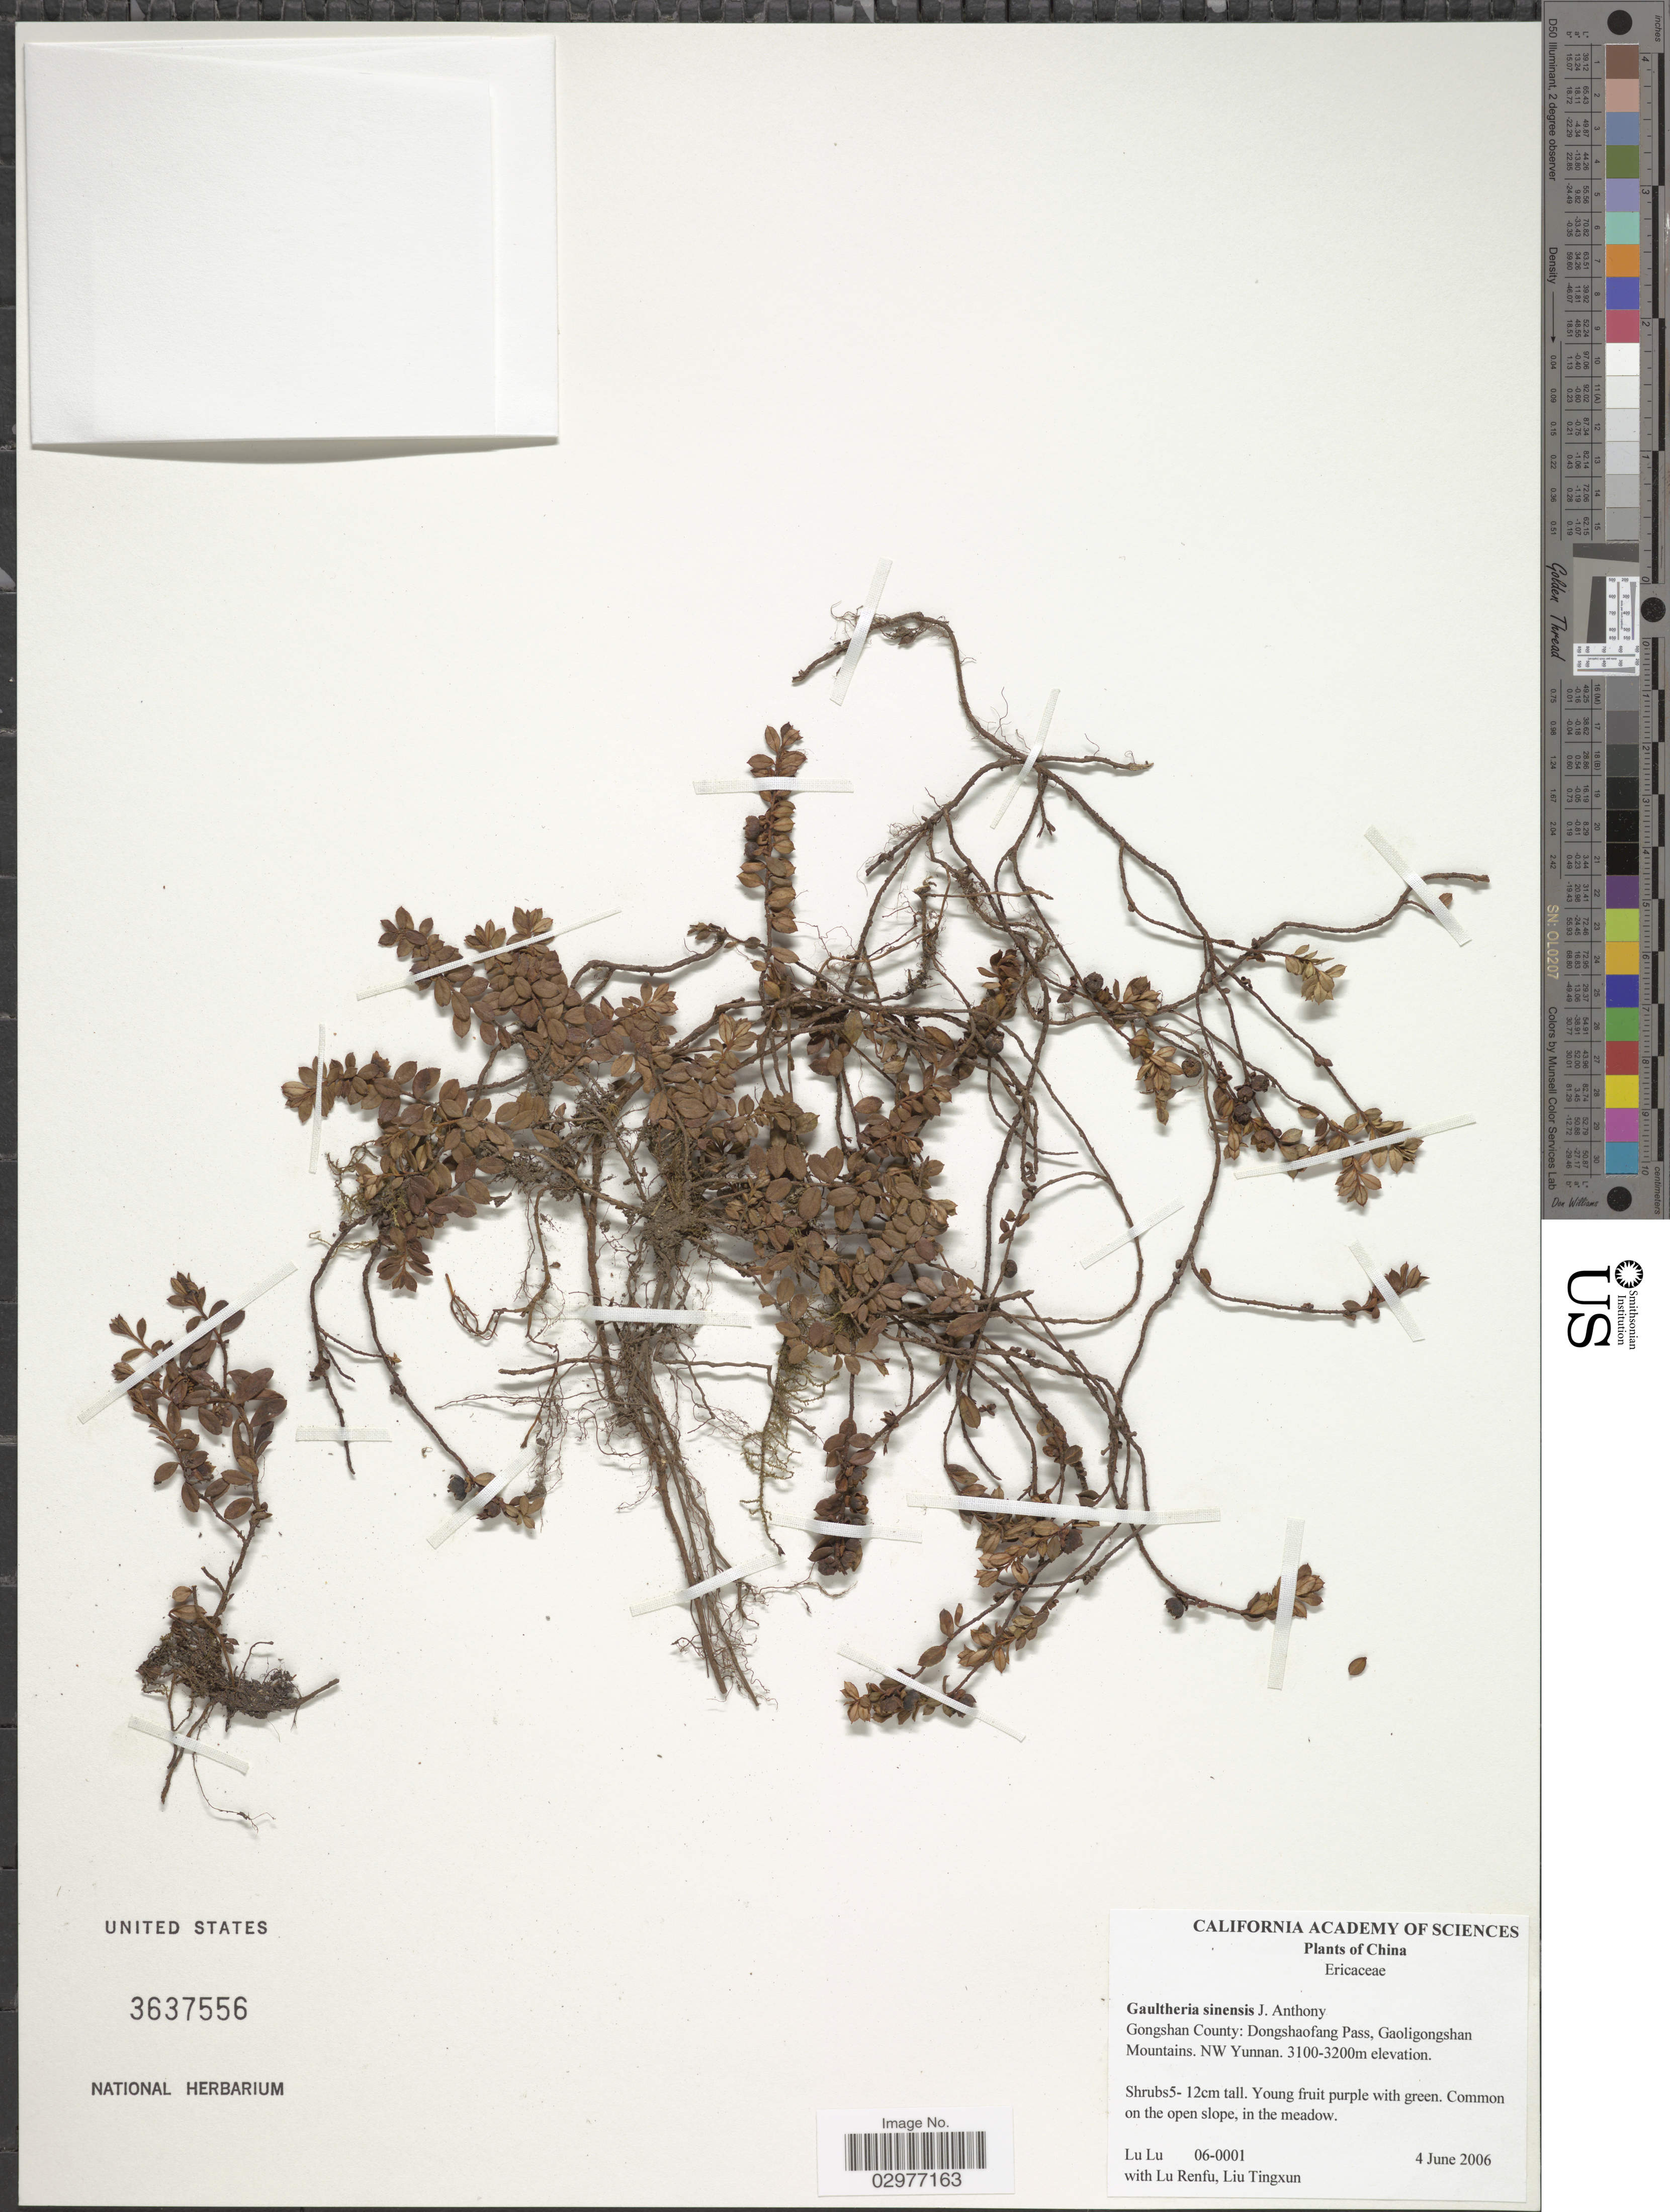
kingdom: Plantae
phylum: Tracheophyta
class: Magnoliopsida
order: Ericales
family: Ericaceae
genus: Gaultheria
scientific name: Gaultheria sinensis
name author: J. Anthony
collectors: L. Lu, L. Renfu & L. Tingxun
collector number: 06-0001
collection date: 2006-06-04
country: China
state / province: Yunnan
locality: Gongshan County: Dongshaofang Pass, Gaoligongshan Mountains. NW Yunnan.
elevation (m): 3100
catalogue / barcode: US 3637556